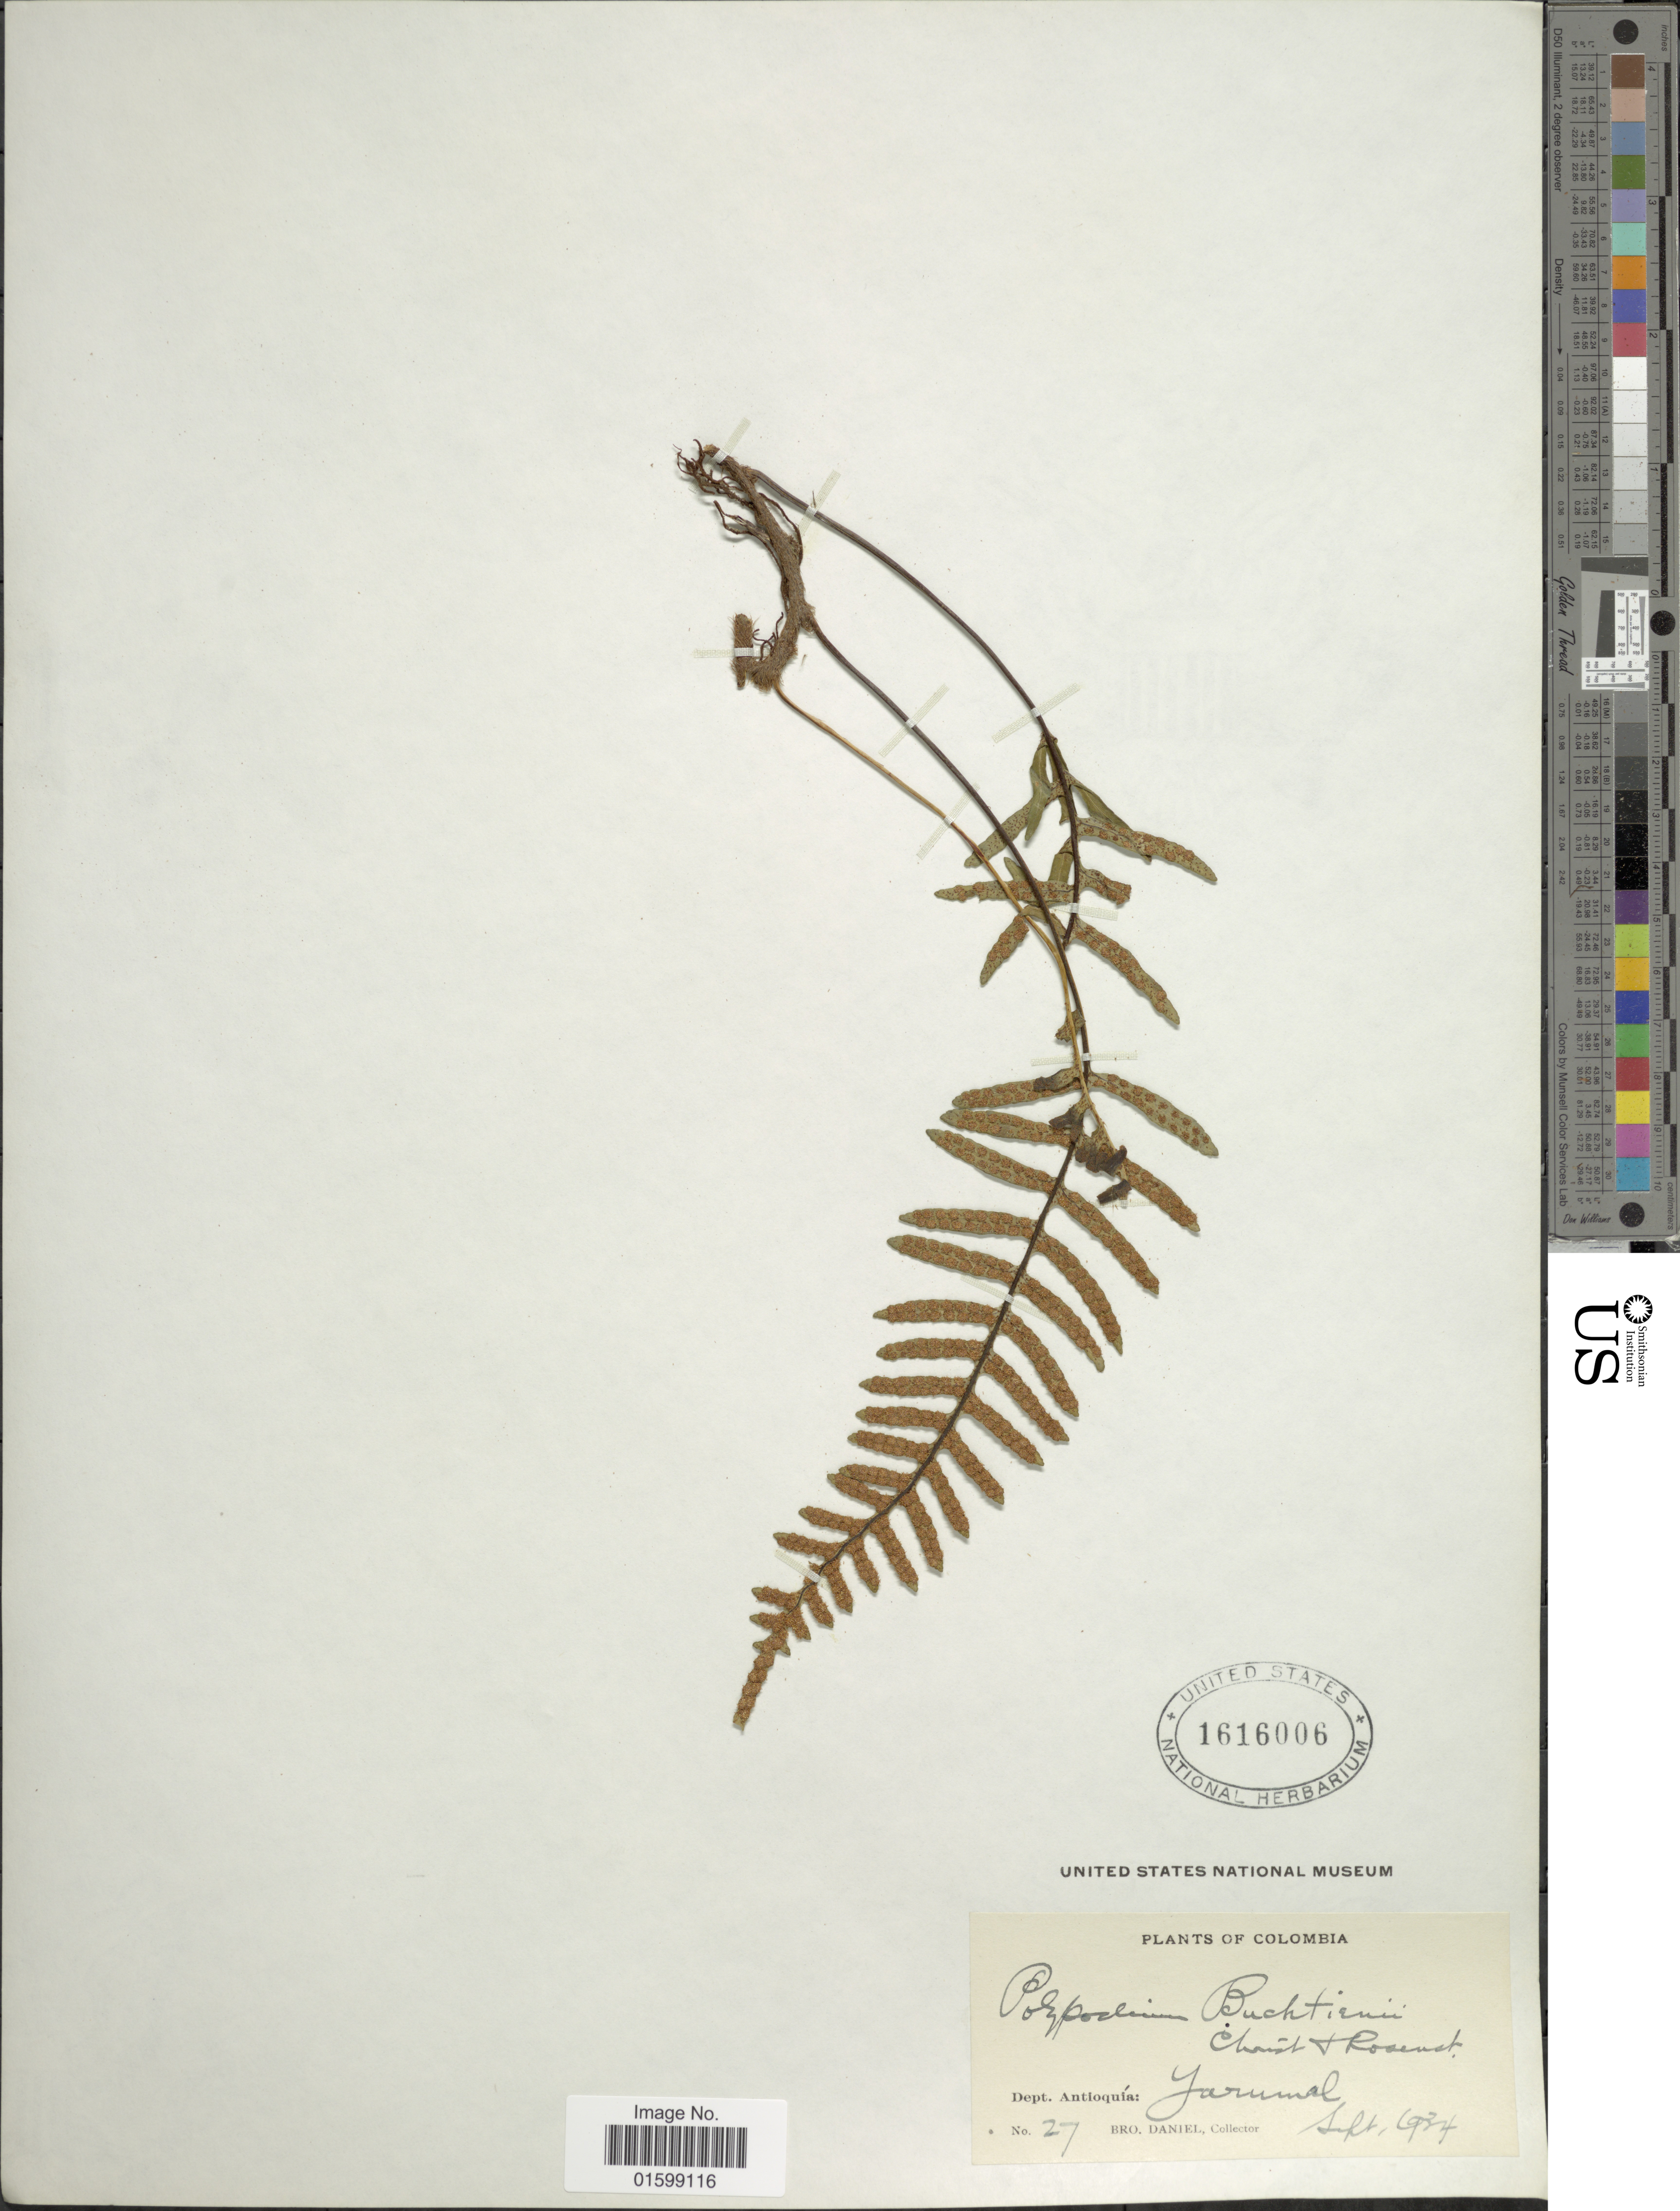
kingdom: Plantae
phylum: Tracheophyta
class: Polypodiopsida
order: Polypodiales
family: Polypodiaceae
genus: Pleopeltis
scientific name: Pleopeltis buchtienii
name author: (Christ & Rosenst.) A.R. Sm.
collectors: Bro. Daniel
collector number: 27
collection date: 1934-09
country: Colombia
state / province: Antioquia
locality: Yarumal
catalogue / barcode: US 1616006